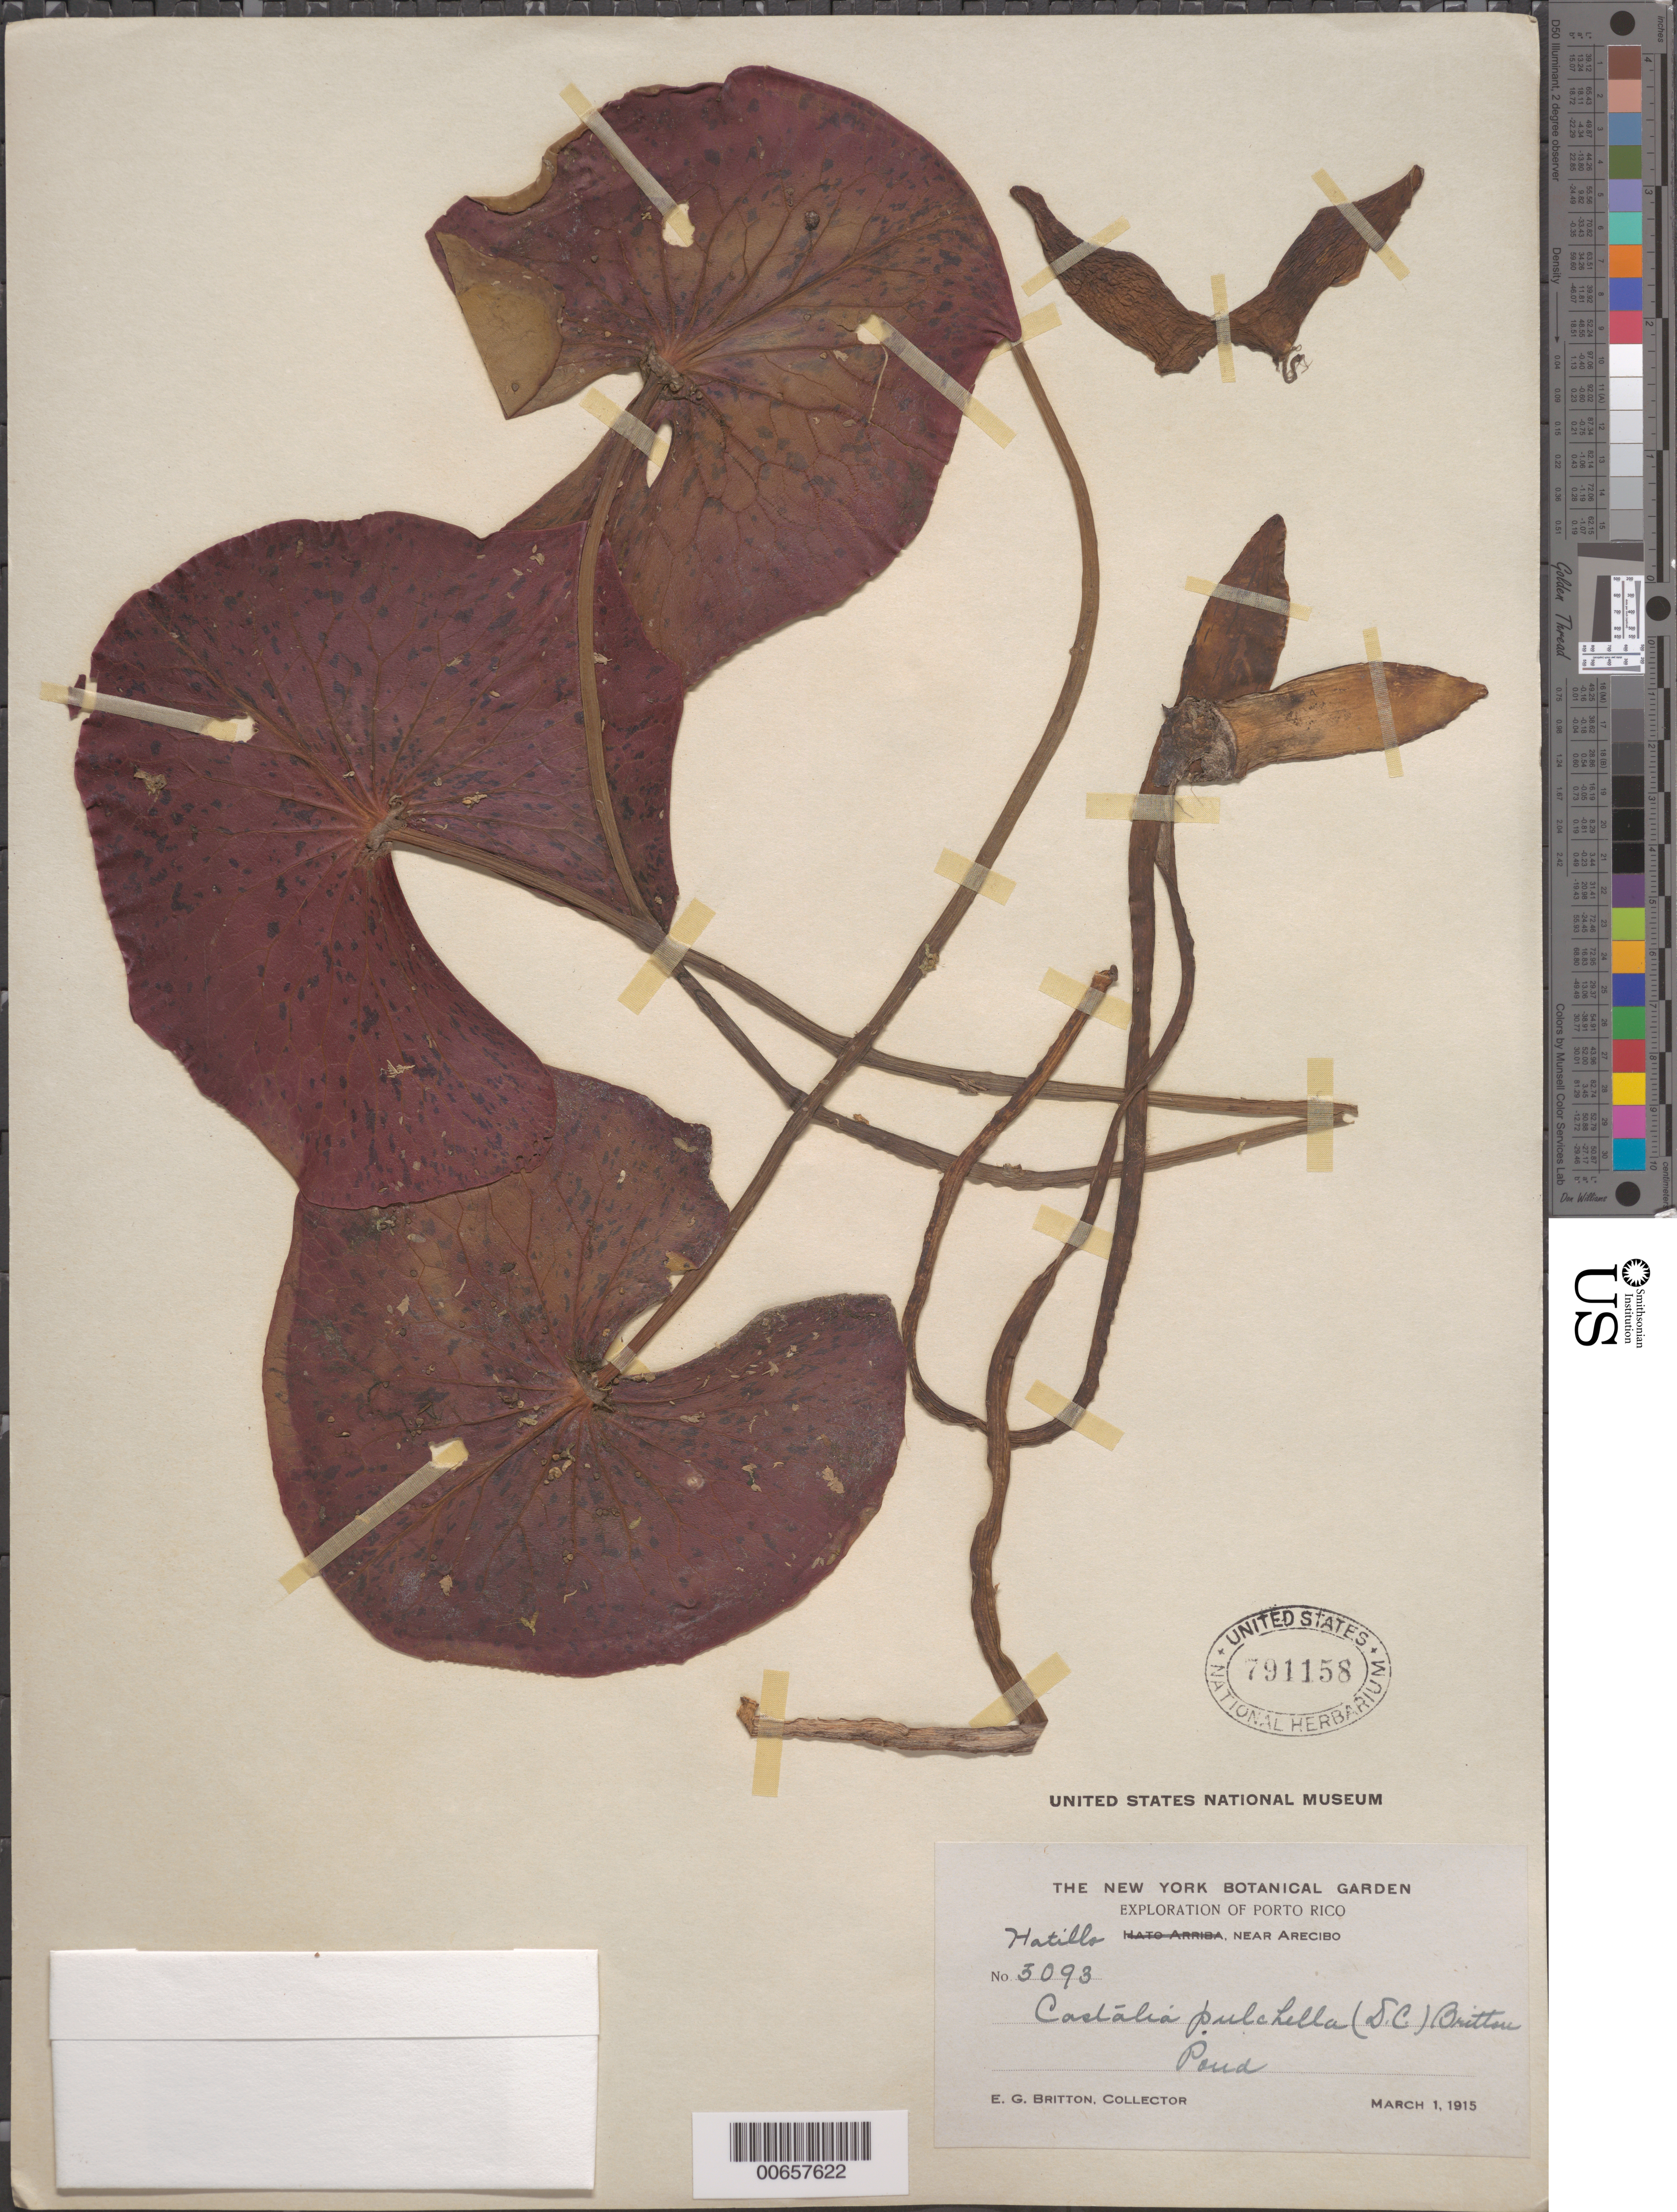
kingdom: Plantae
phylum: Tracheophyta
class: Magnoliopsida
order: Nymphaeales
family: Nymphaeaceae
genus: Castalia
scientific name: Castalia pulchella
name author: (DC.) Britton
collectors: E. G. Britton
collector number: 5093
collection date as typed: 01 Mar 1915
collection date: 1915-03-01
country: Puerto Rico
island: Greater Antilles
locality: Hatillo, near Arecibo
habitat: Pond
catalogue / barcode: US 791158